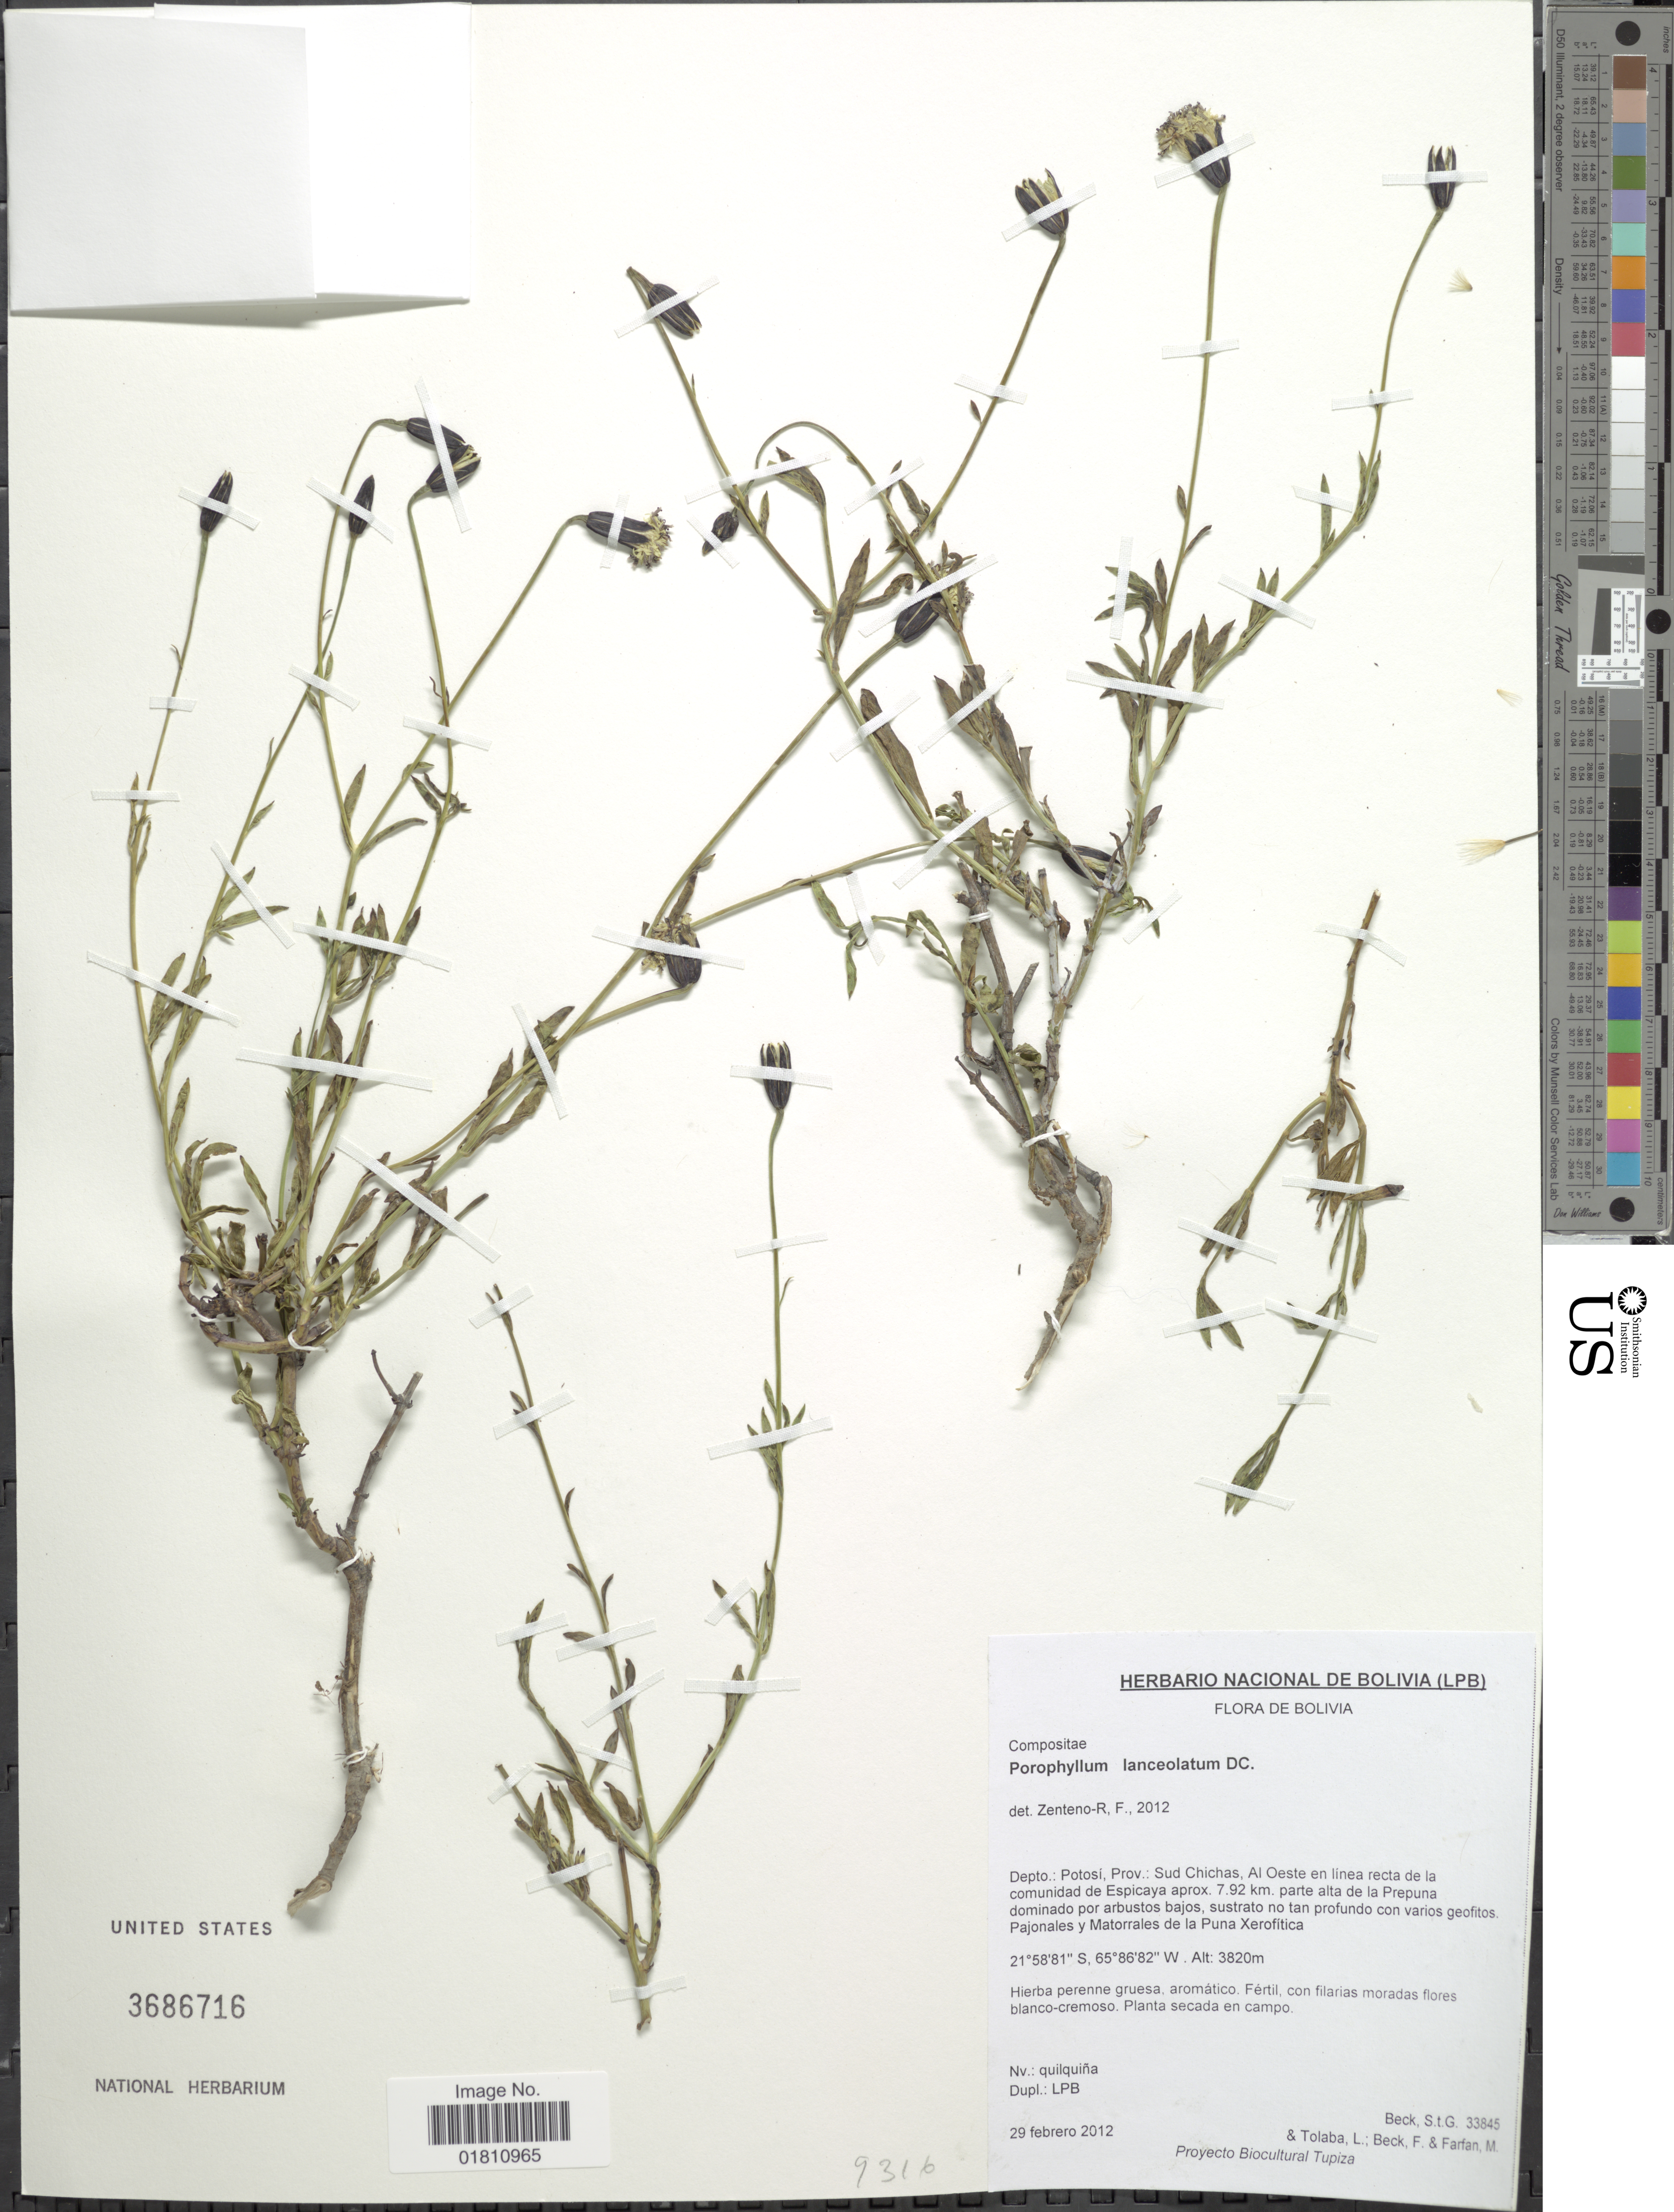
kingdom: Plantae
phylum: Tracheophyta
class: Magnoliopsida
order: Asterales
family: Asteraceae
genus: Porophyllum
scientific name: Porophyllum lanceolatum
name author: DC.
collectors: S. G. Beck, L. Tolaba, F. Beck & M. Farfan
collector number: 33845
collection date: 2012-02-29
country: Bolivia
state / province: Potosi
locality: Depto Potosi, Prov. Sud Chicas, Al Oeste en línea recta de la comunidad de Espicaya aprox. 7.92 km parte alte de la Prepuna dominado por arbustos bajos, sustrato no tan profunndo con varios geofitos Pajonales y Matorrales de la Puna Xerofitica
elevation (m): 3820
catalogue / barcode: US 3686716